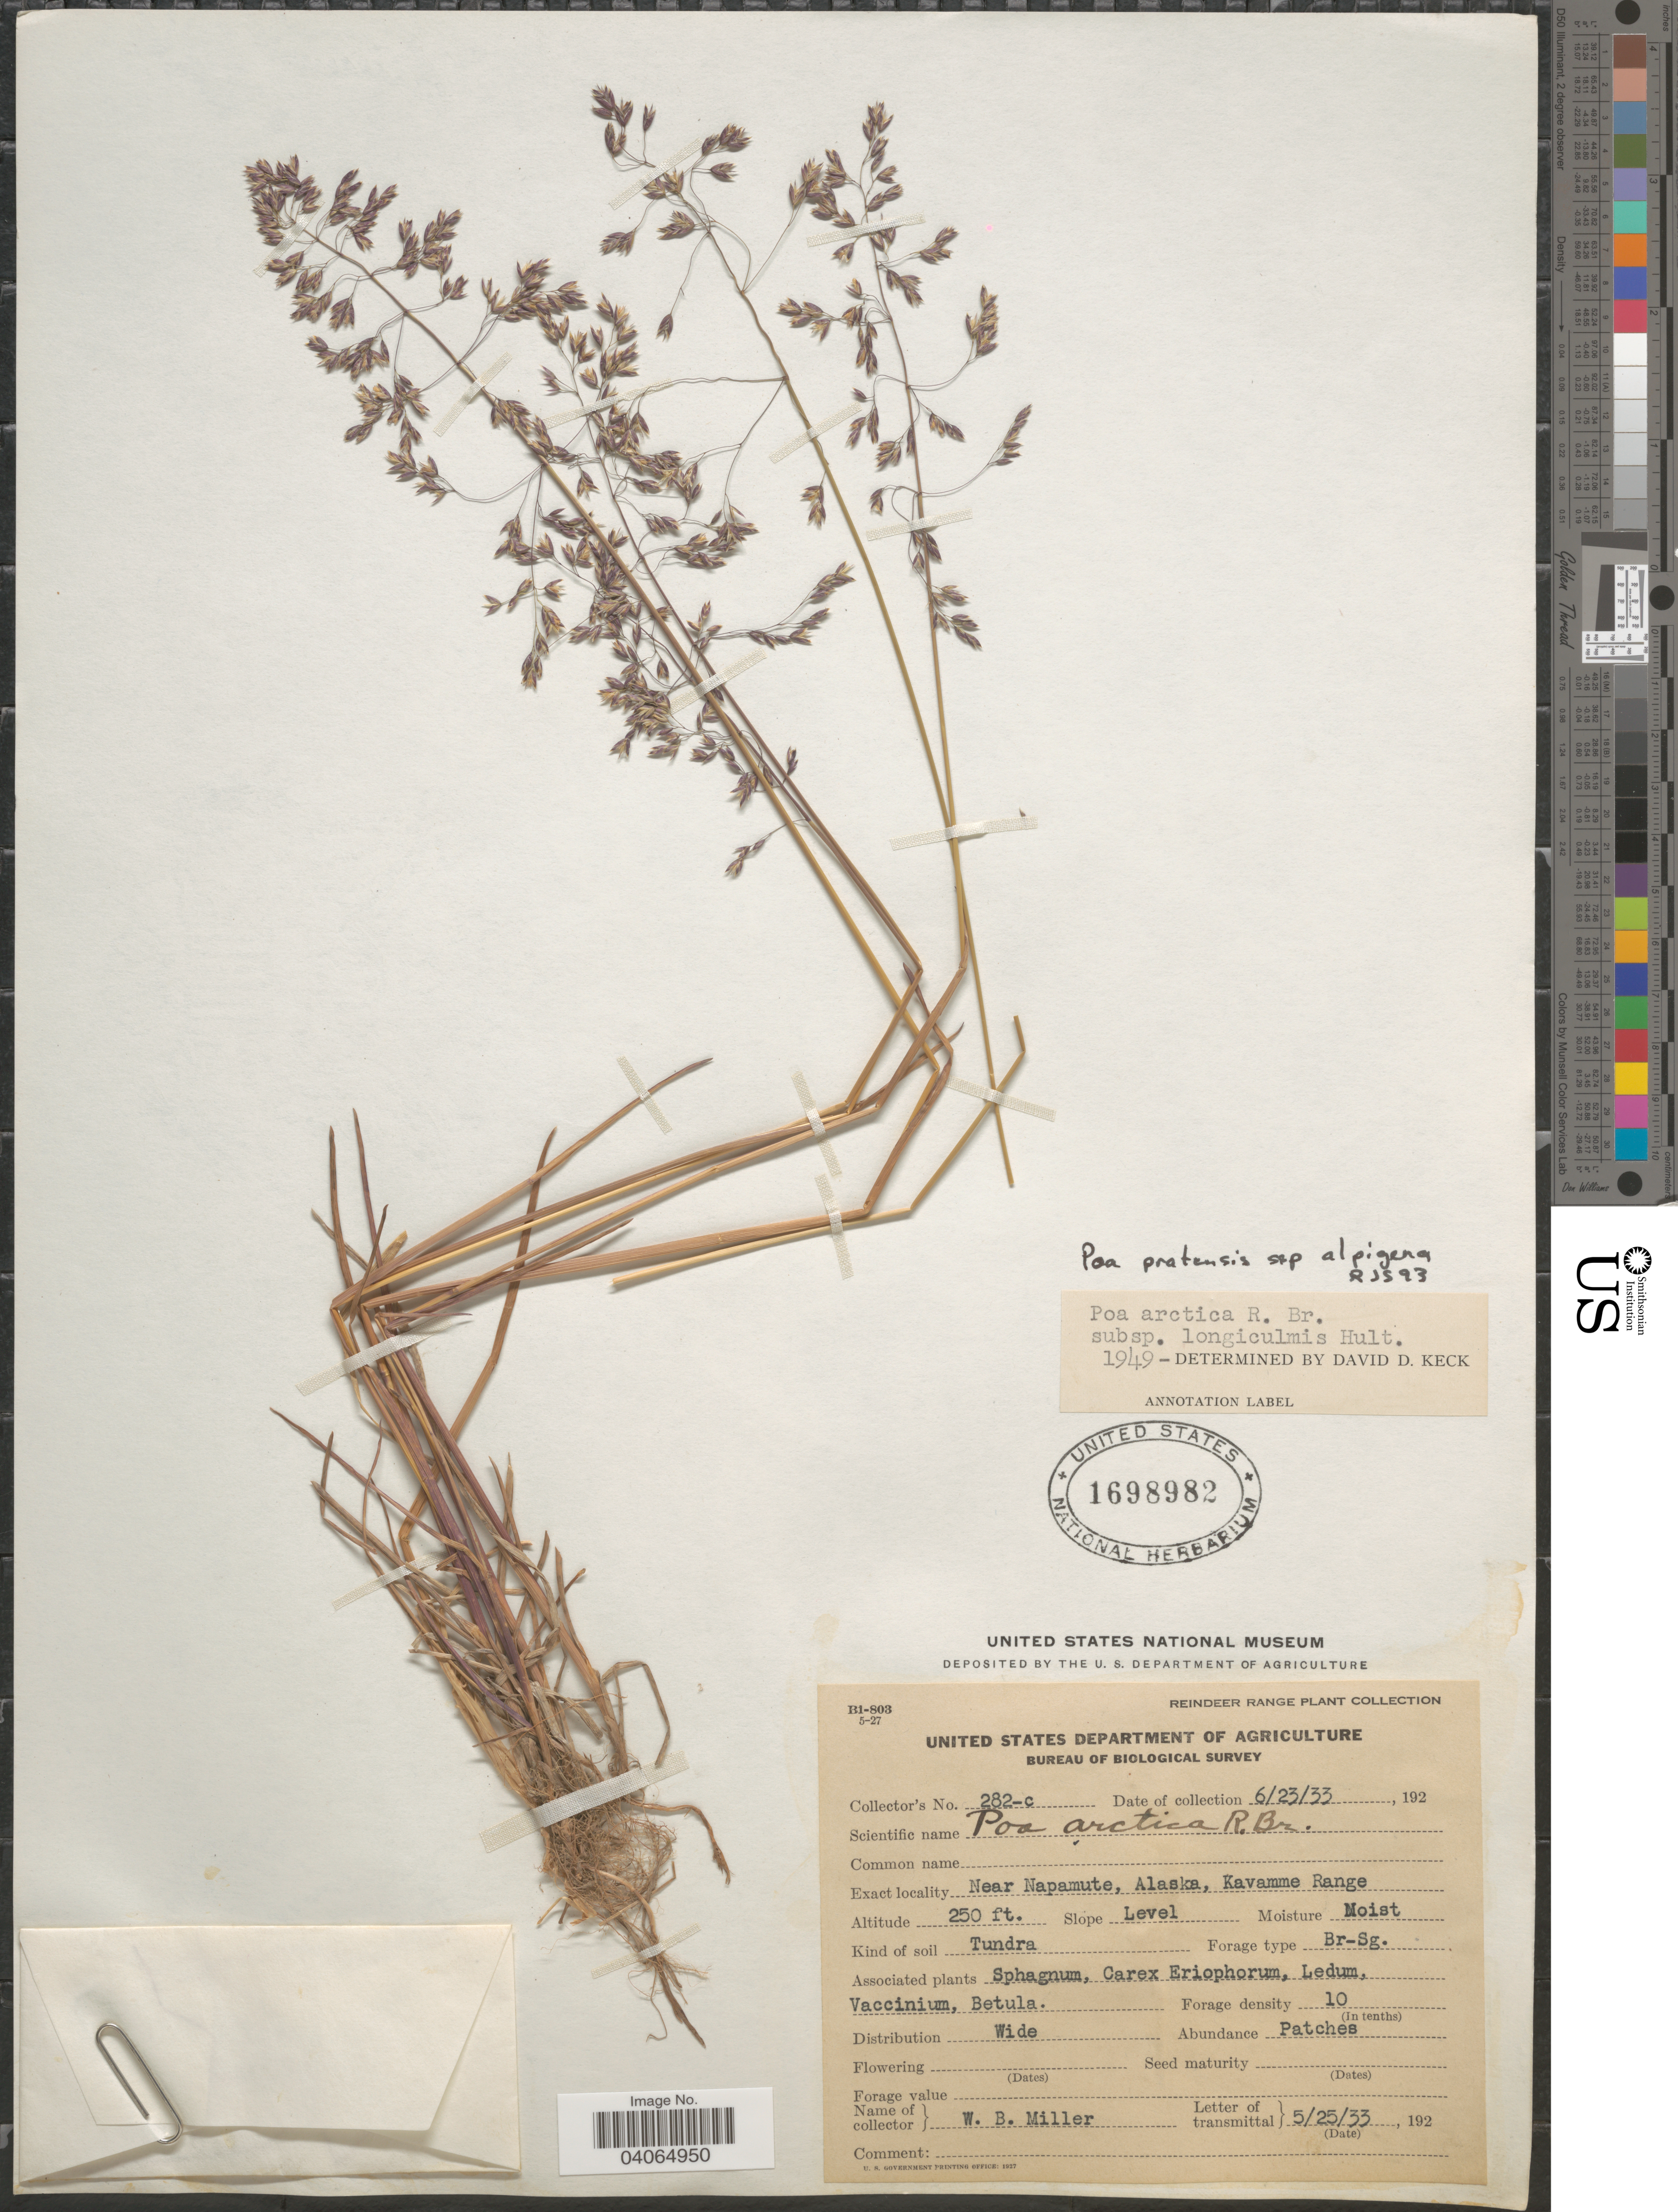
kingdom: Plantae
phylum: Tracheophyta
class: Liliopsida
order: Poales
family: Poaceae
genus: Poa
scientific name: Poa pratensis subsp. alpigena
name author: (Lindm.) Hiitonen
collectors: W. Miller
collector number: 282-c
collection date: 1933-06-23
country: United States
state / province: Alaska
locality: Near Napamute, Kavamme Range.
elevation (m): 76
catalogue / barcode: US 1698982